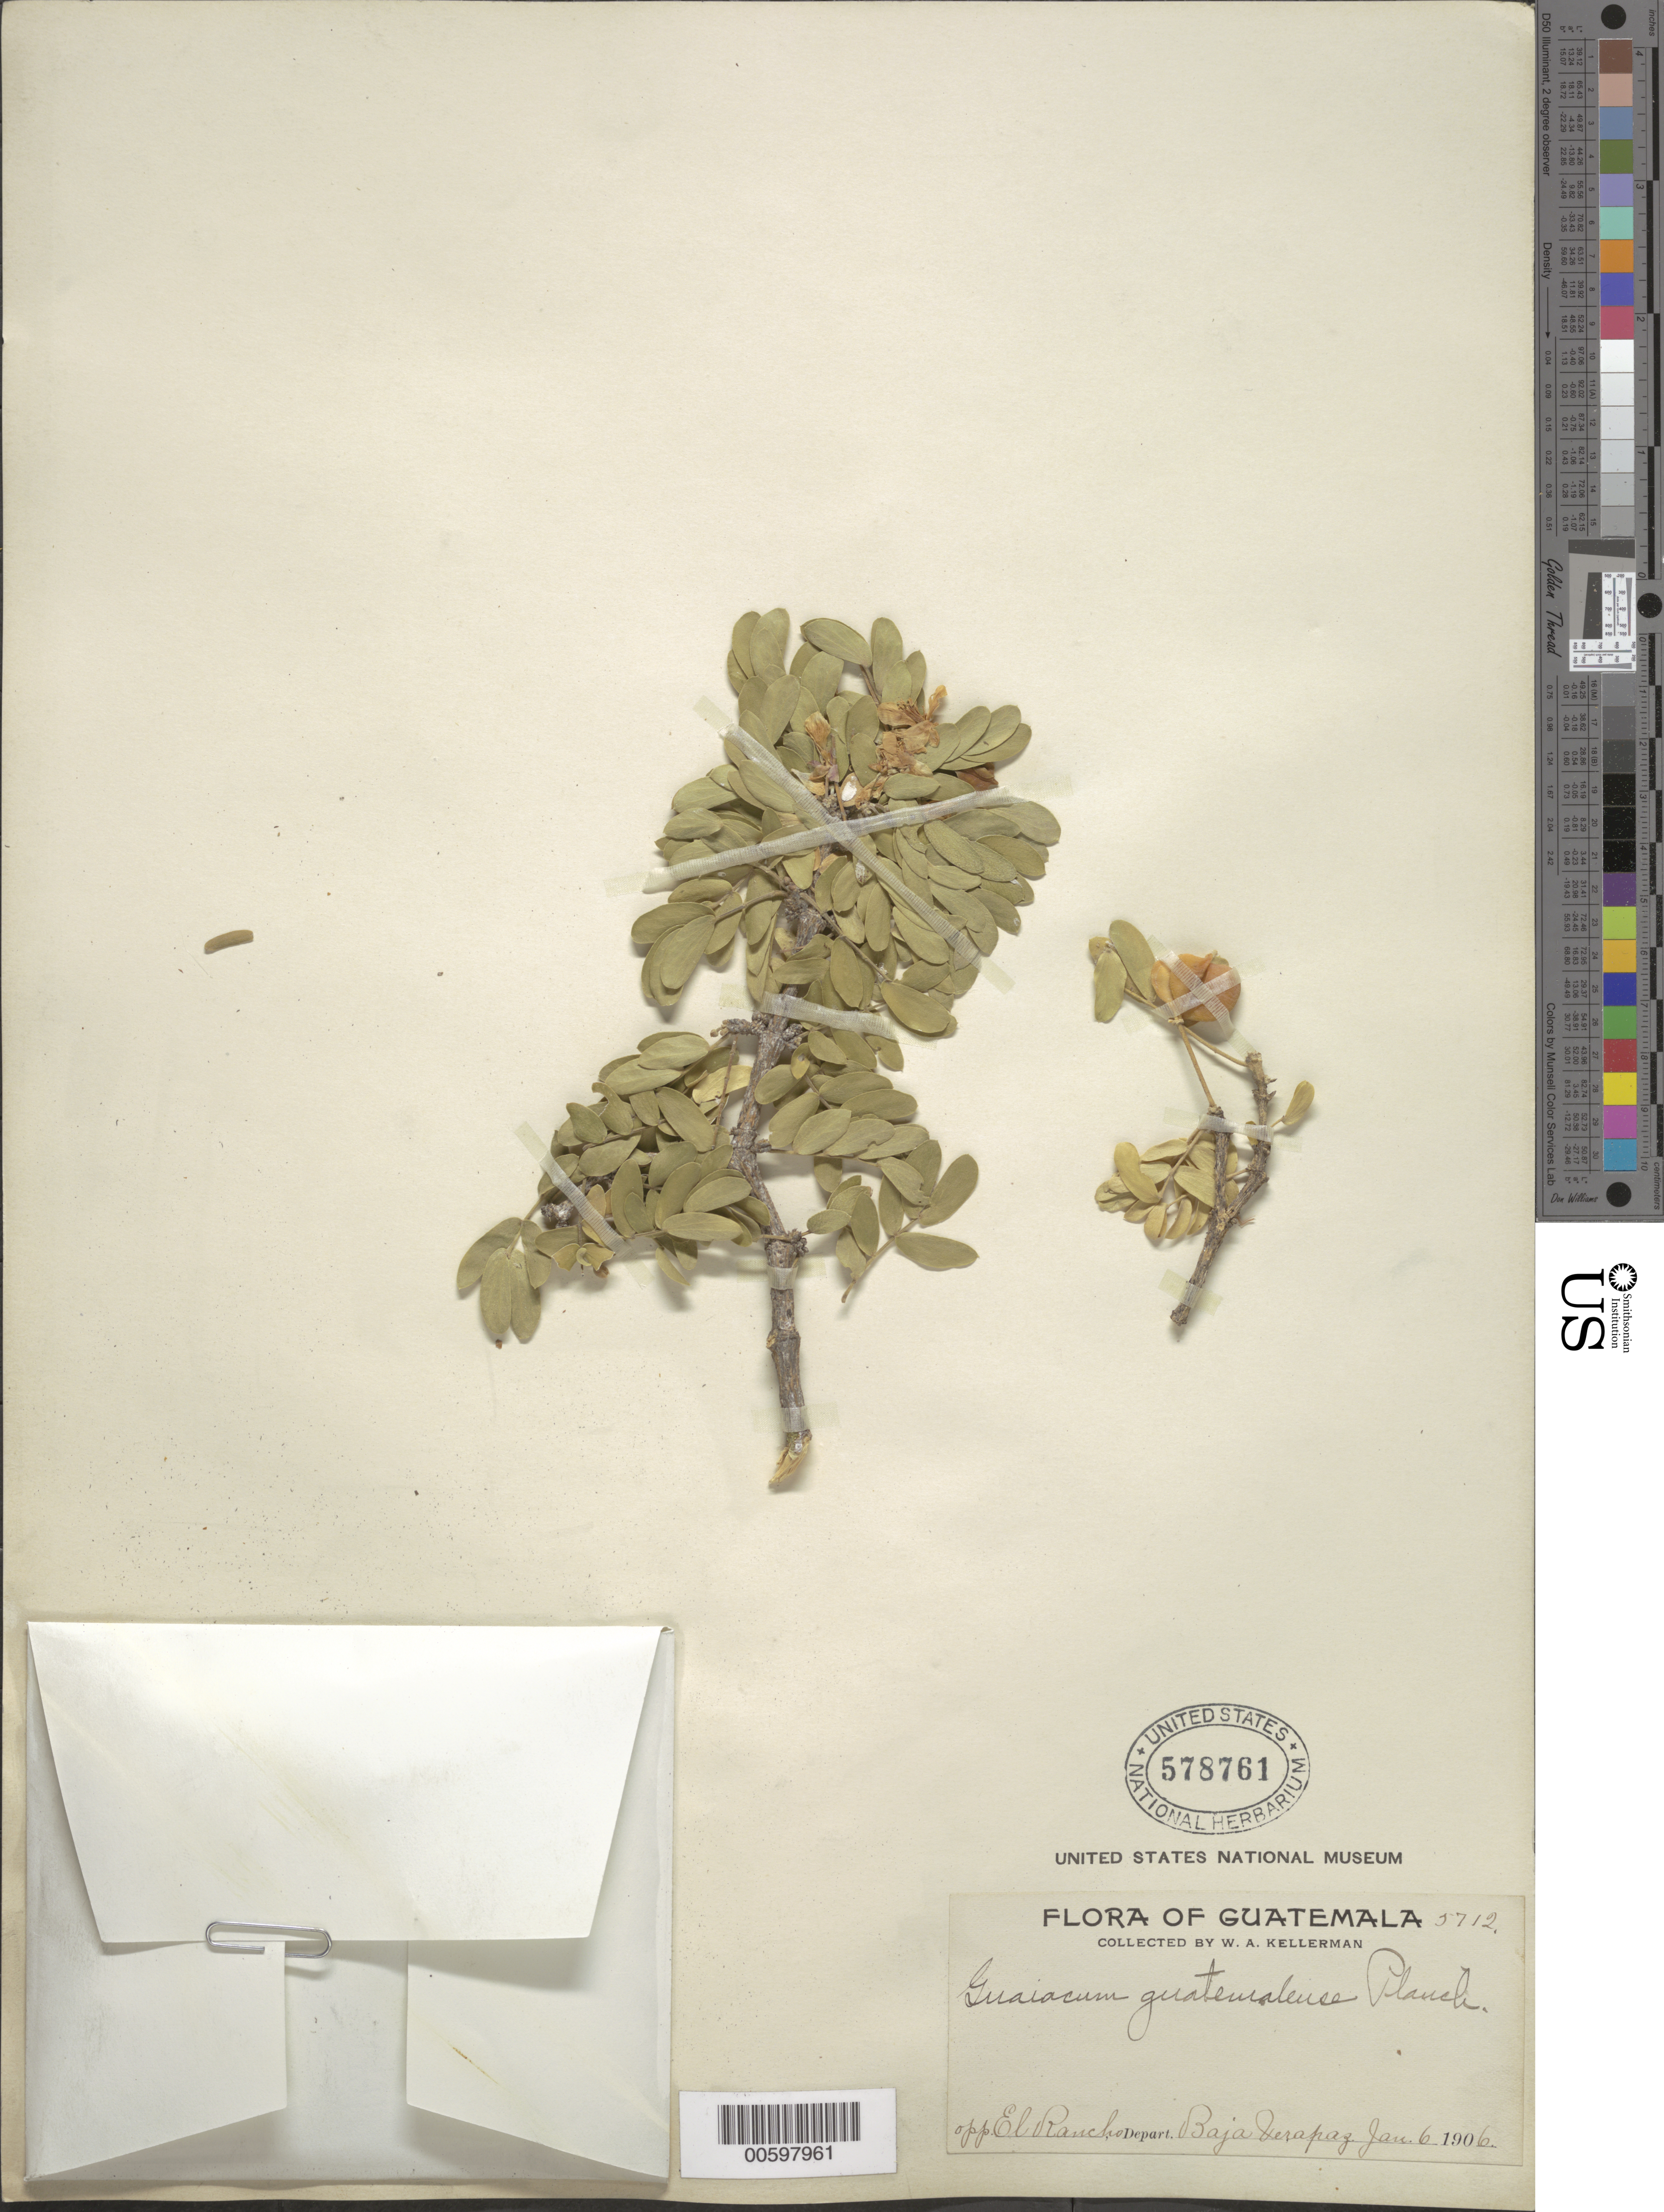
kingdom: Plantae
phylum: Tracheophyta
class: Magnoliopsida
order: Zygophyllales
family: Zygophyllaceae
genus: Guaiacum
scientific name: Guaiacum sanctum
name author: L.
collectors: W. A. Kellerman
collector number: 5712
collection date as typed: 06 Jan 1906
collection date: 1906-01-06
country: Guatemala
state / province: Baja Verapaz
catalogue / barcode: US 578761